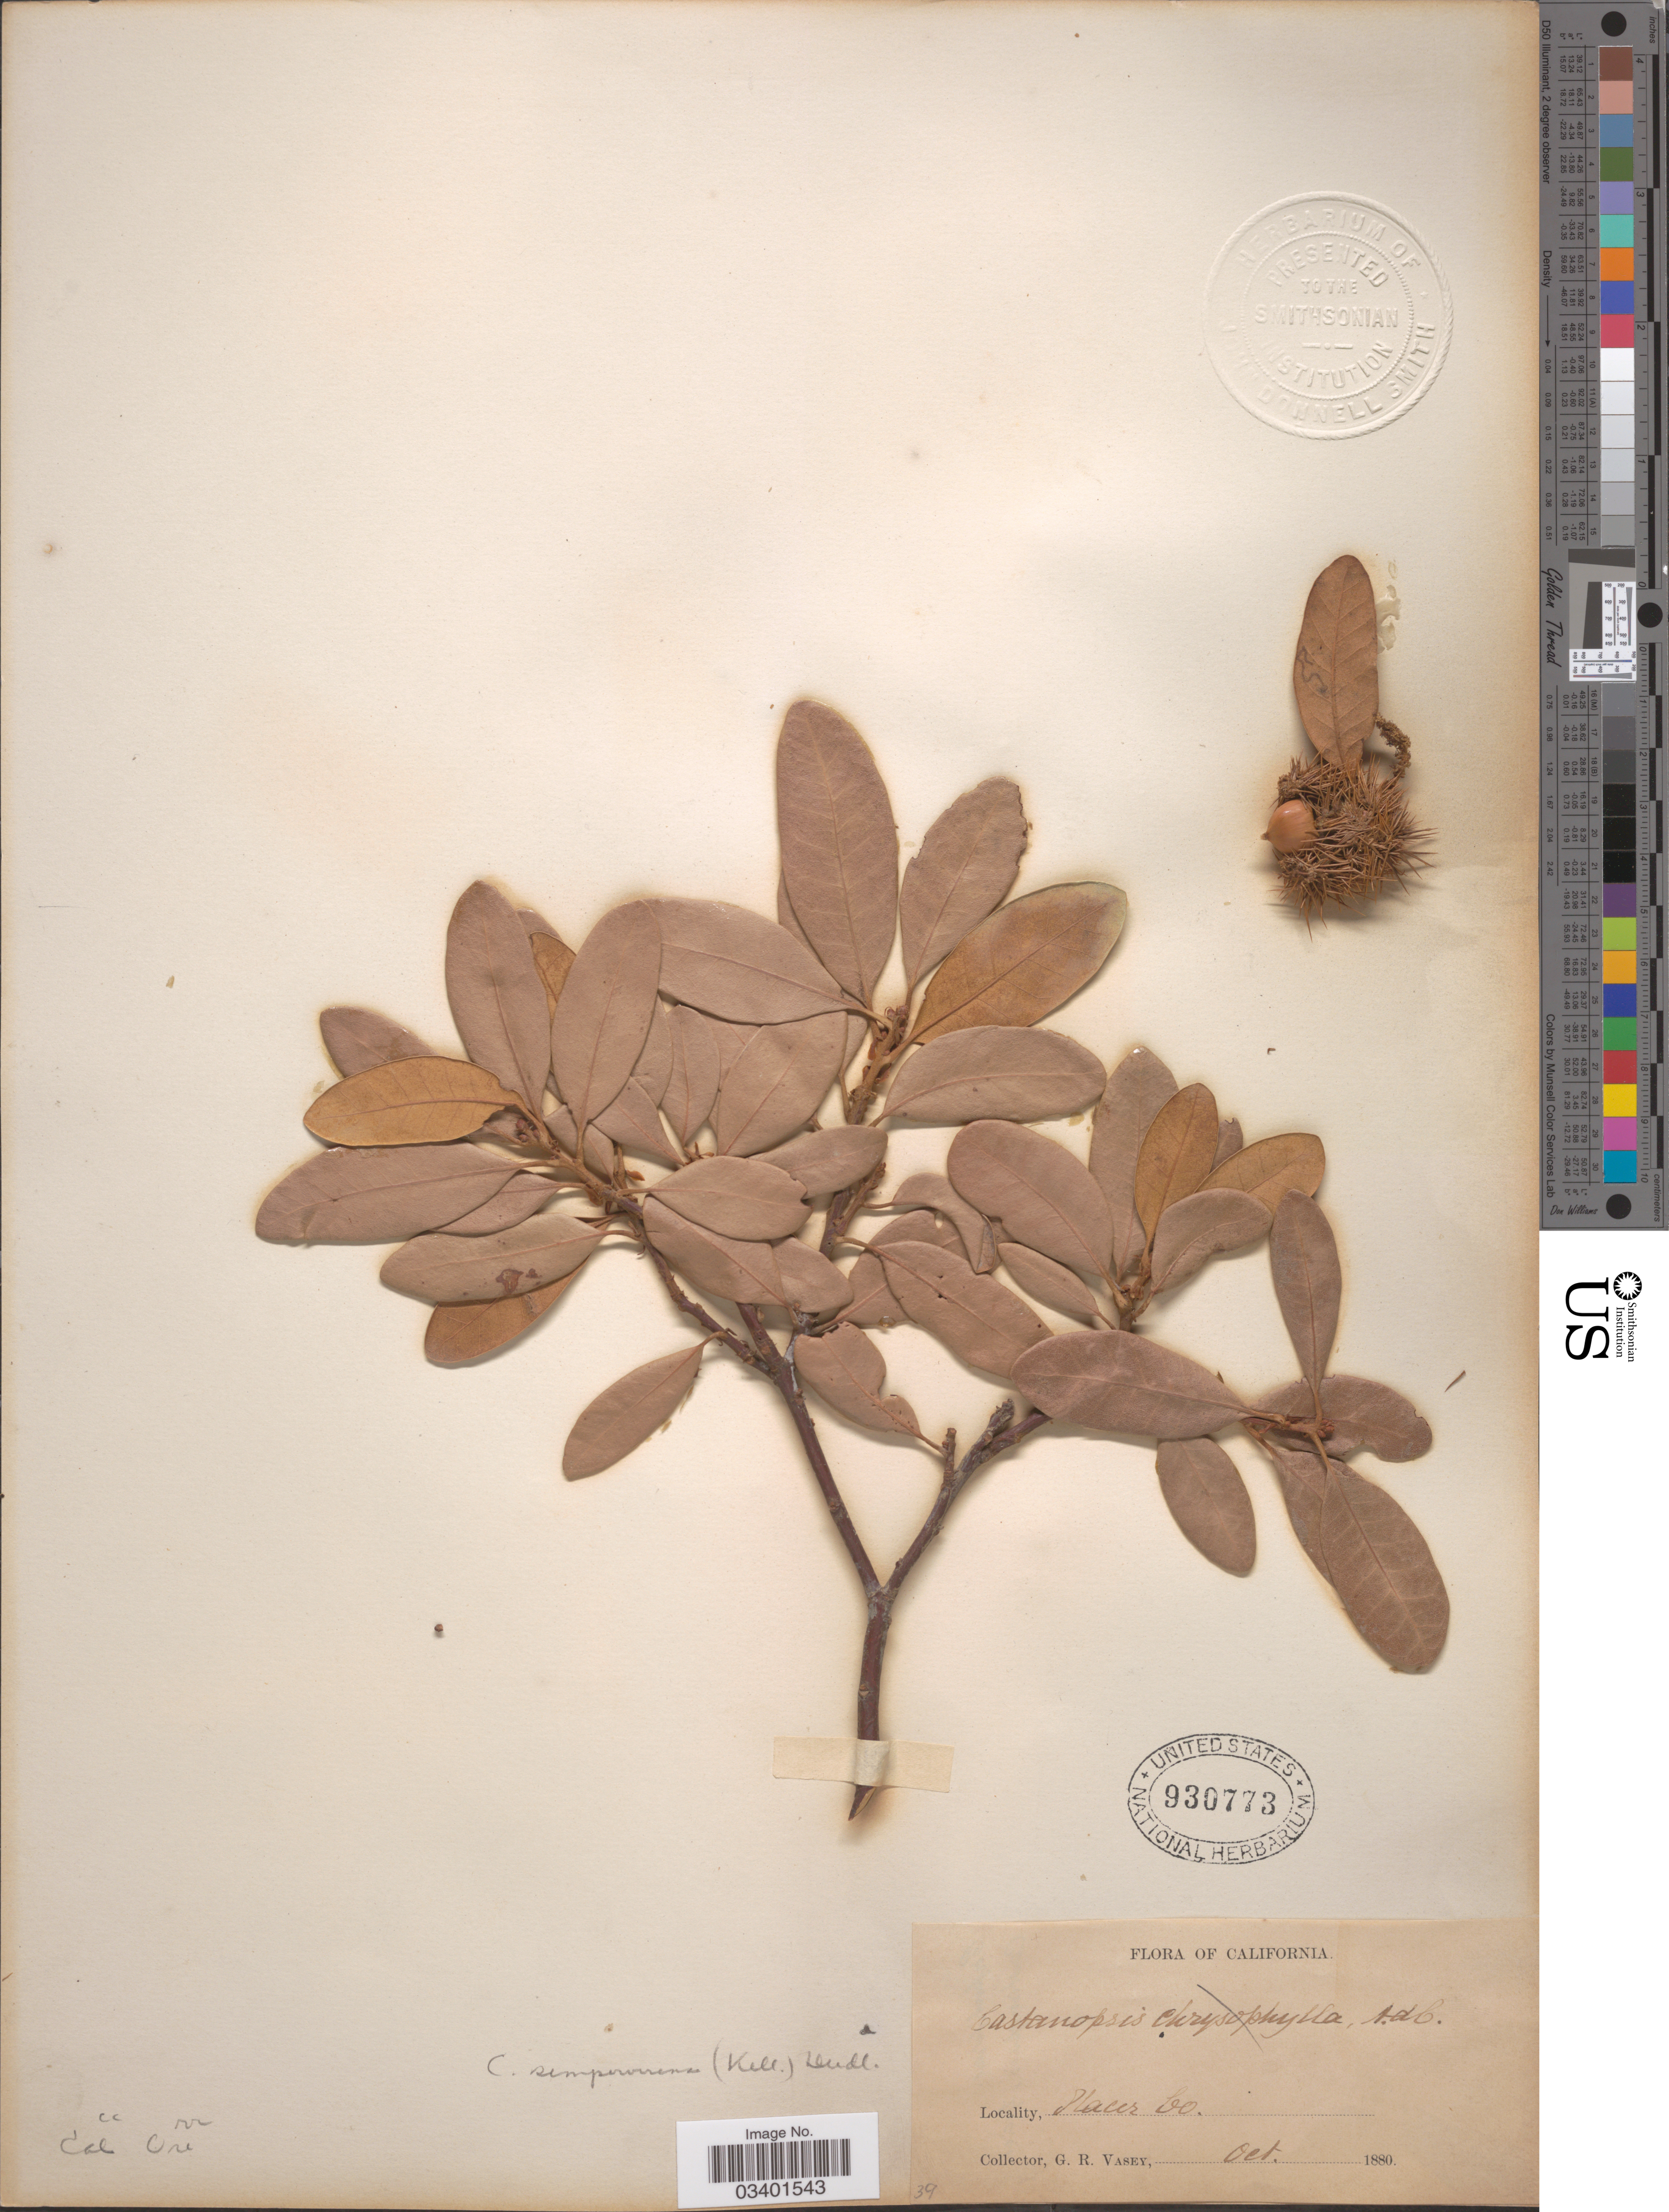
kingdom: Plantae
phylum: Tracheophyta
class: Magnoliopsida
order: Fagales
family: Fagaceae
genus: Chrysolepis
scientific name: Chrysolepis sempervirens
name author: (Kellogg) Hjelmq.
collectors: G. R. Vasey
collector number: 39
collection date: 1880-10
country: United States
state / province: California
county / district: Placer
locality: Placer Co.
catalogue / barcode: US 930773